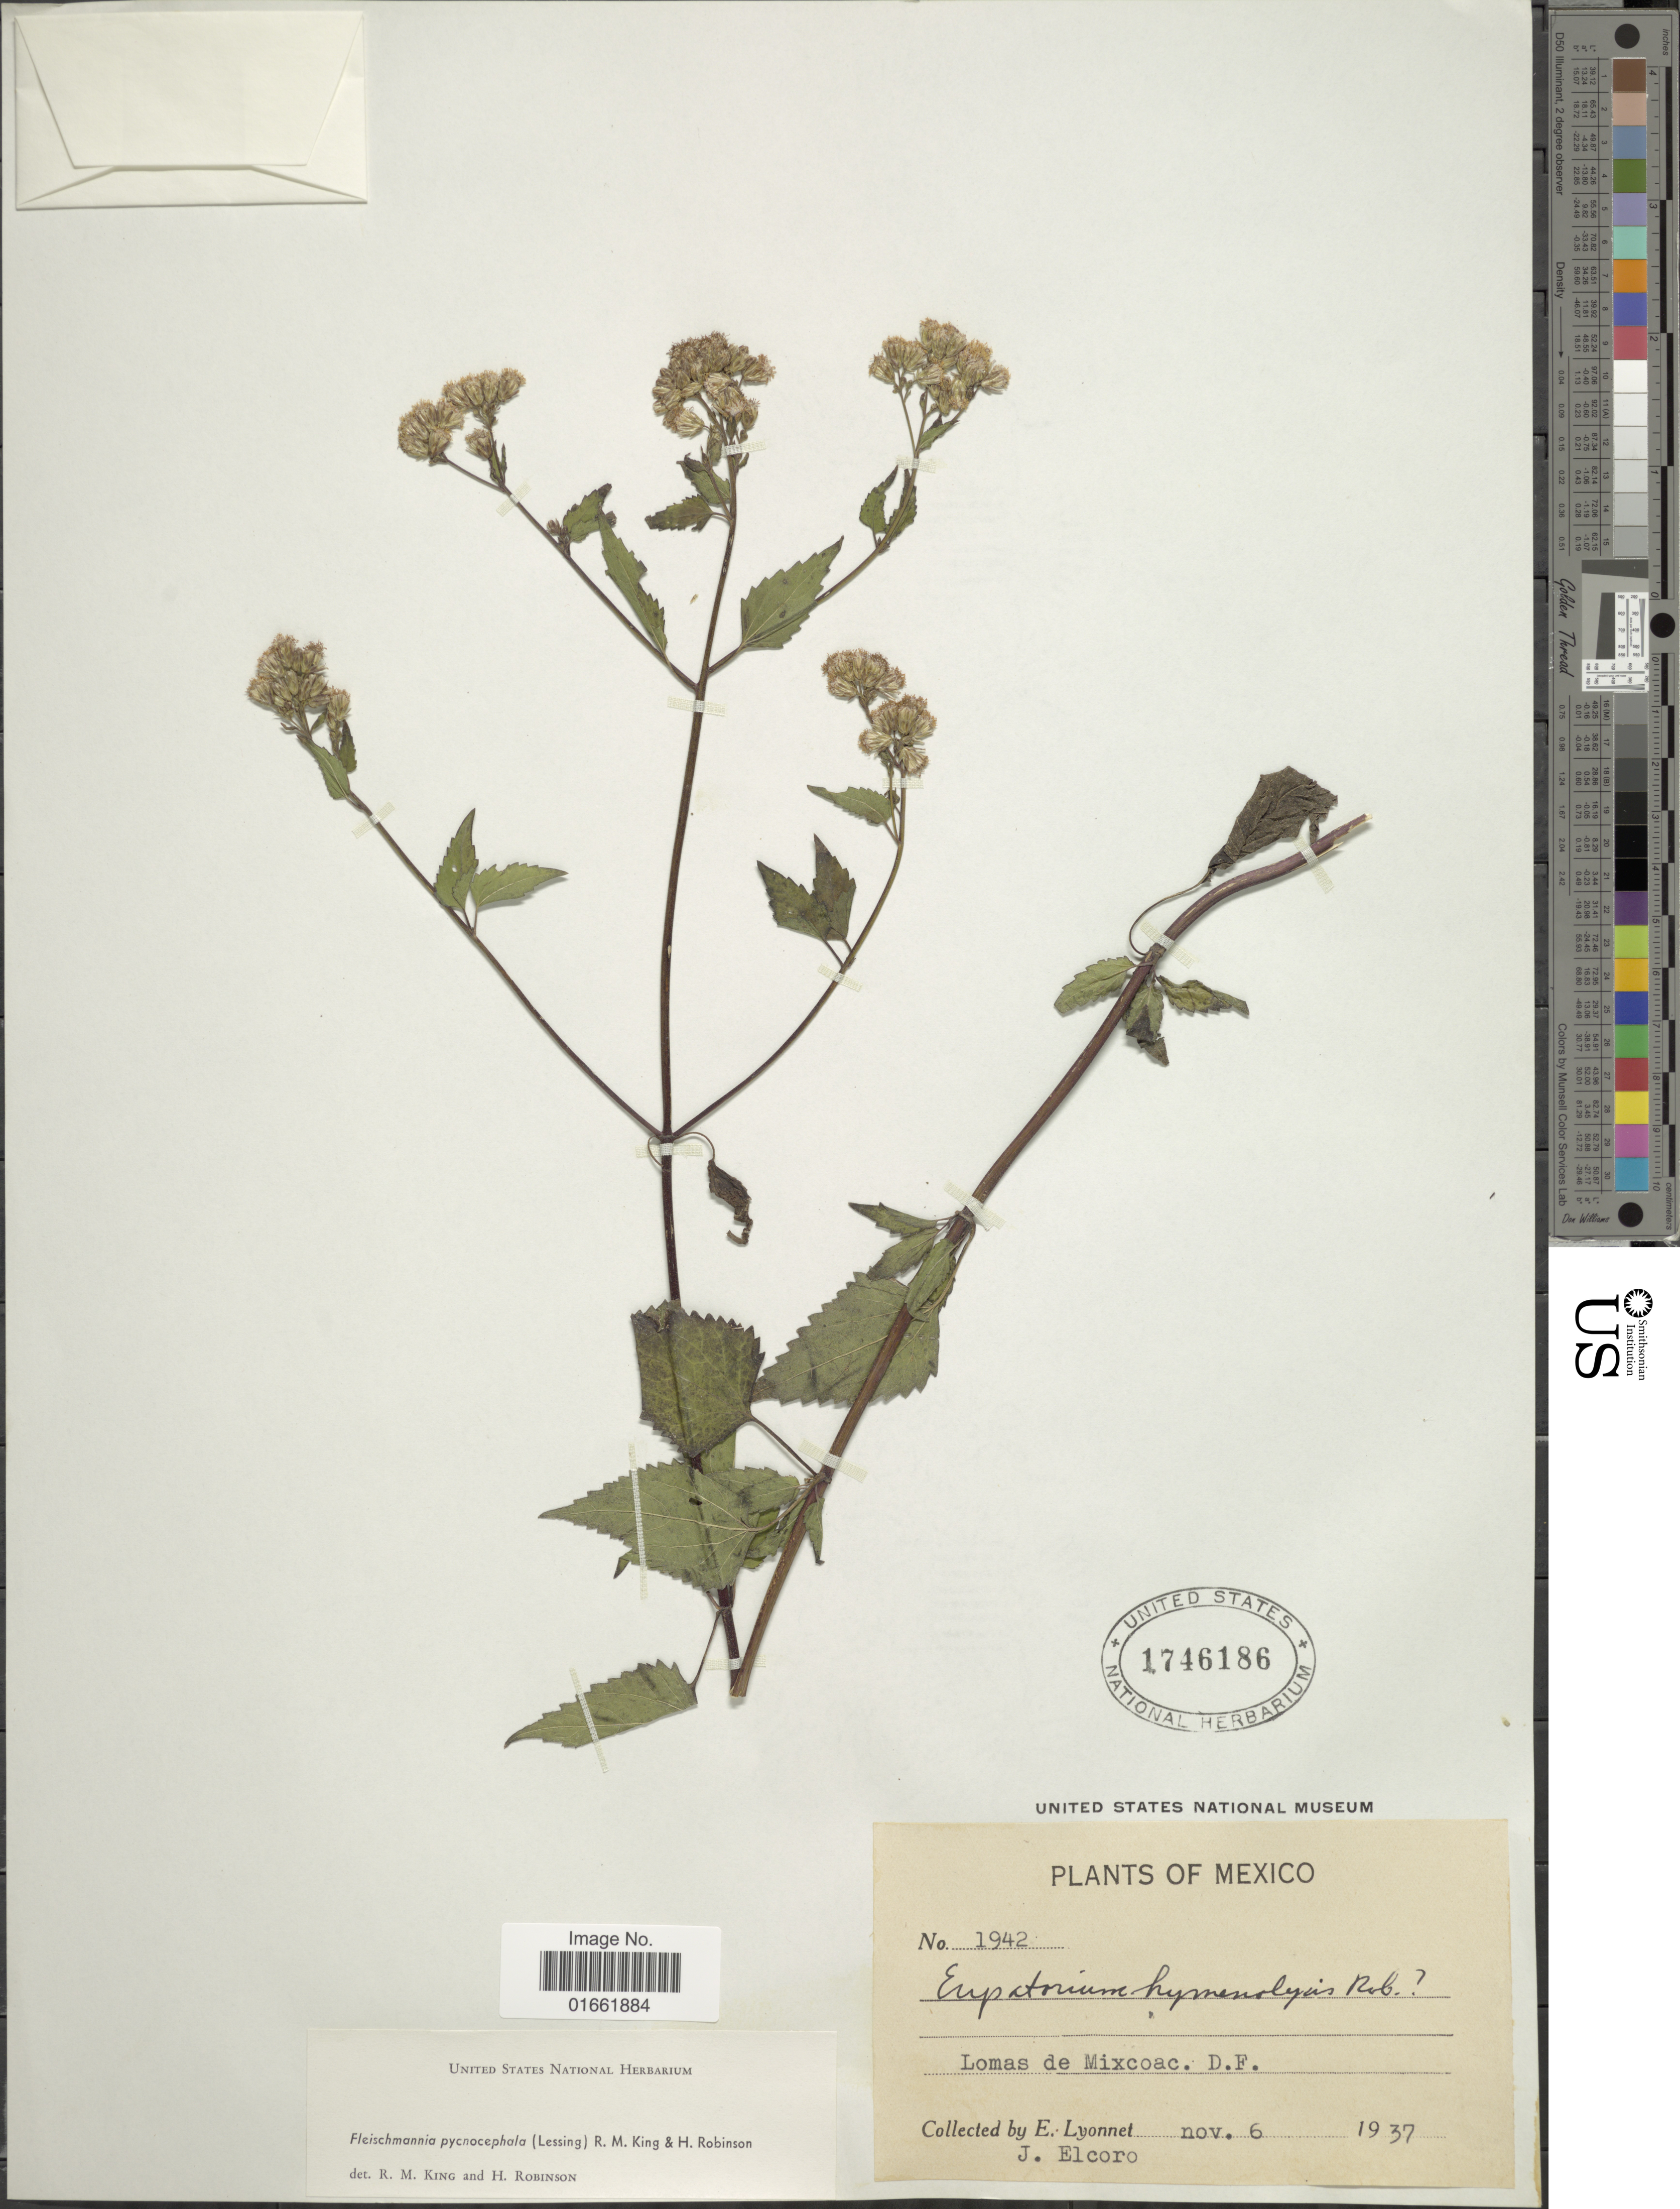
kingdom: Plantae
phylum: Tracheophyta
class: Magnoliopsida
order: Asterales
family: Asteraceae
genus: Fleischmannia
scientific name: Fleischmannia pycnocephala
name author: (Less.) R.M. King & H. Rob.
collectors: E. Lyonnet & J. Elcoro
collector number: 1942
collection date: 1937-11-06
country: Mexico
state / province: Distrito Federal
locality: Lomas de Mixcoac. D.F.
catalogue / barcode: US 1746186